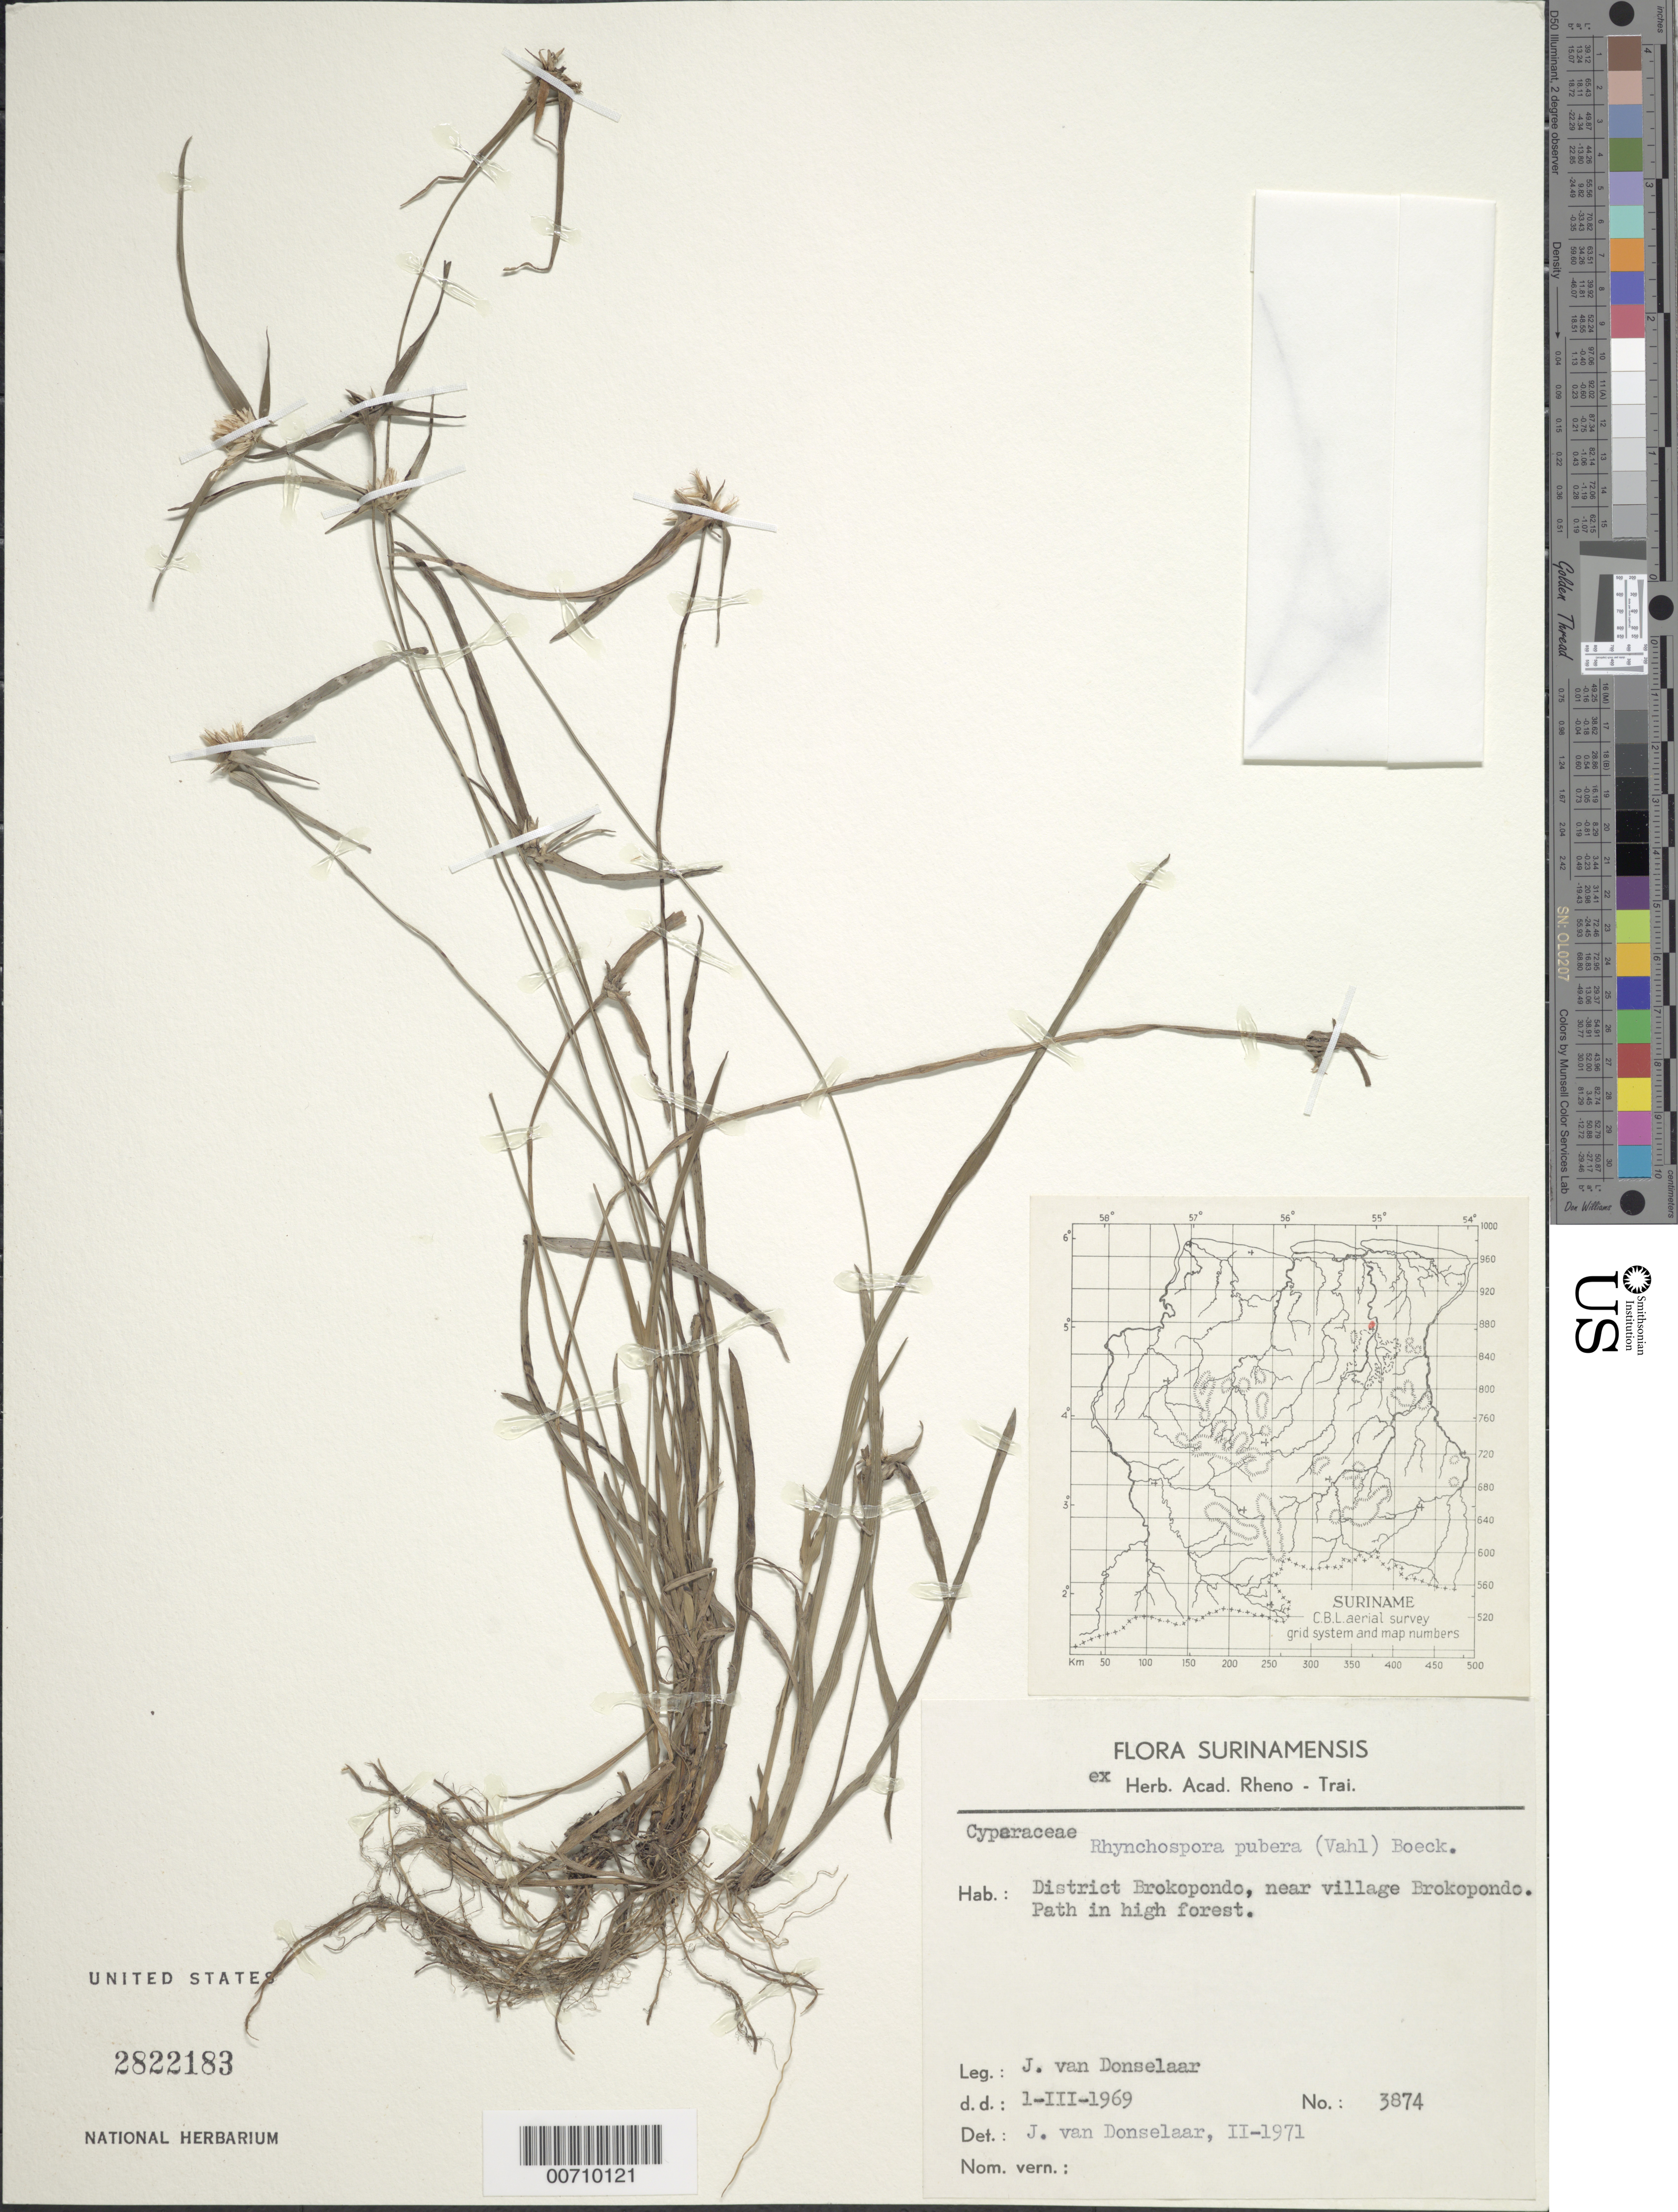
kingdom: Plantae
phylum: Tracheophyta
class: Liliopsida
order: Poales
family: Cyperaceae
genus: Rhynchospora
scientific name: Rhynchospora pubera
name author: (Vahl) Boeckeler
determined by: Donselaar, J. van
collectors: J. Donselaar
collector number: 3874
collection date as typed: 1-Mar-69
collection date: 1969-03-01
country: Suriname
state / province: Brokopondo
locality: Brokopondo Village, near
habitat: Path in high forest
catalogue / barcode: US 2822183